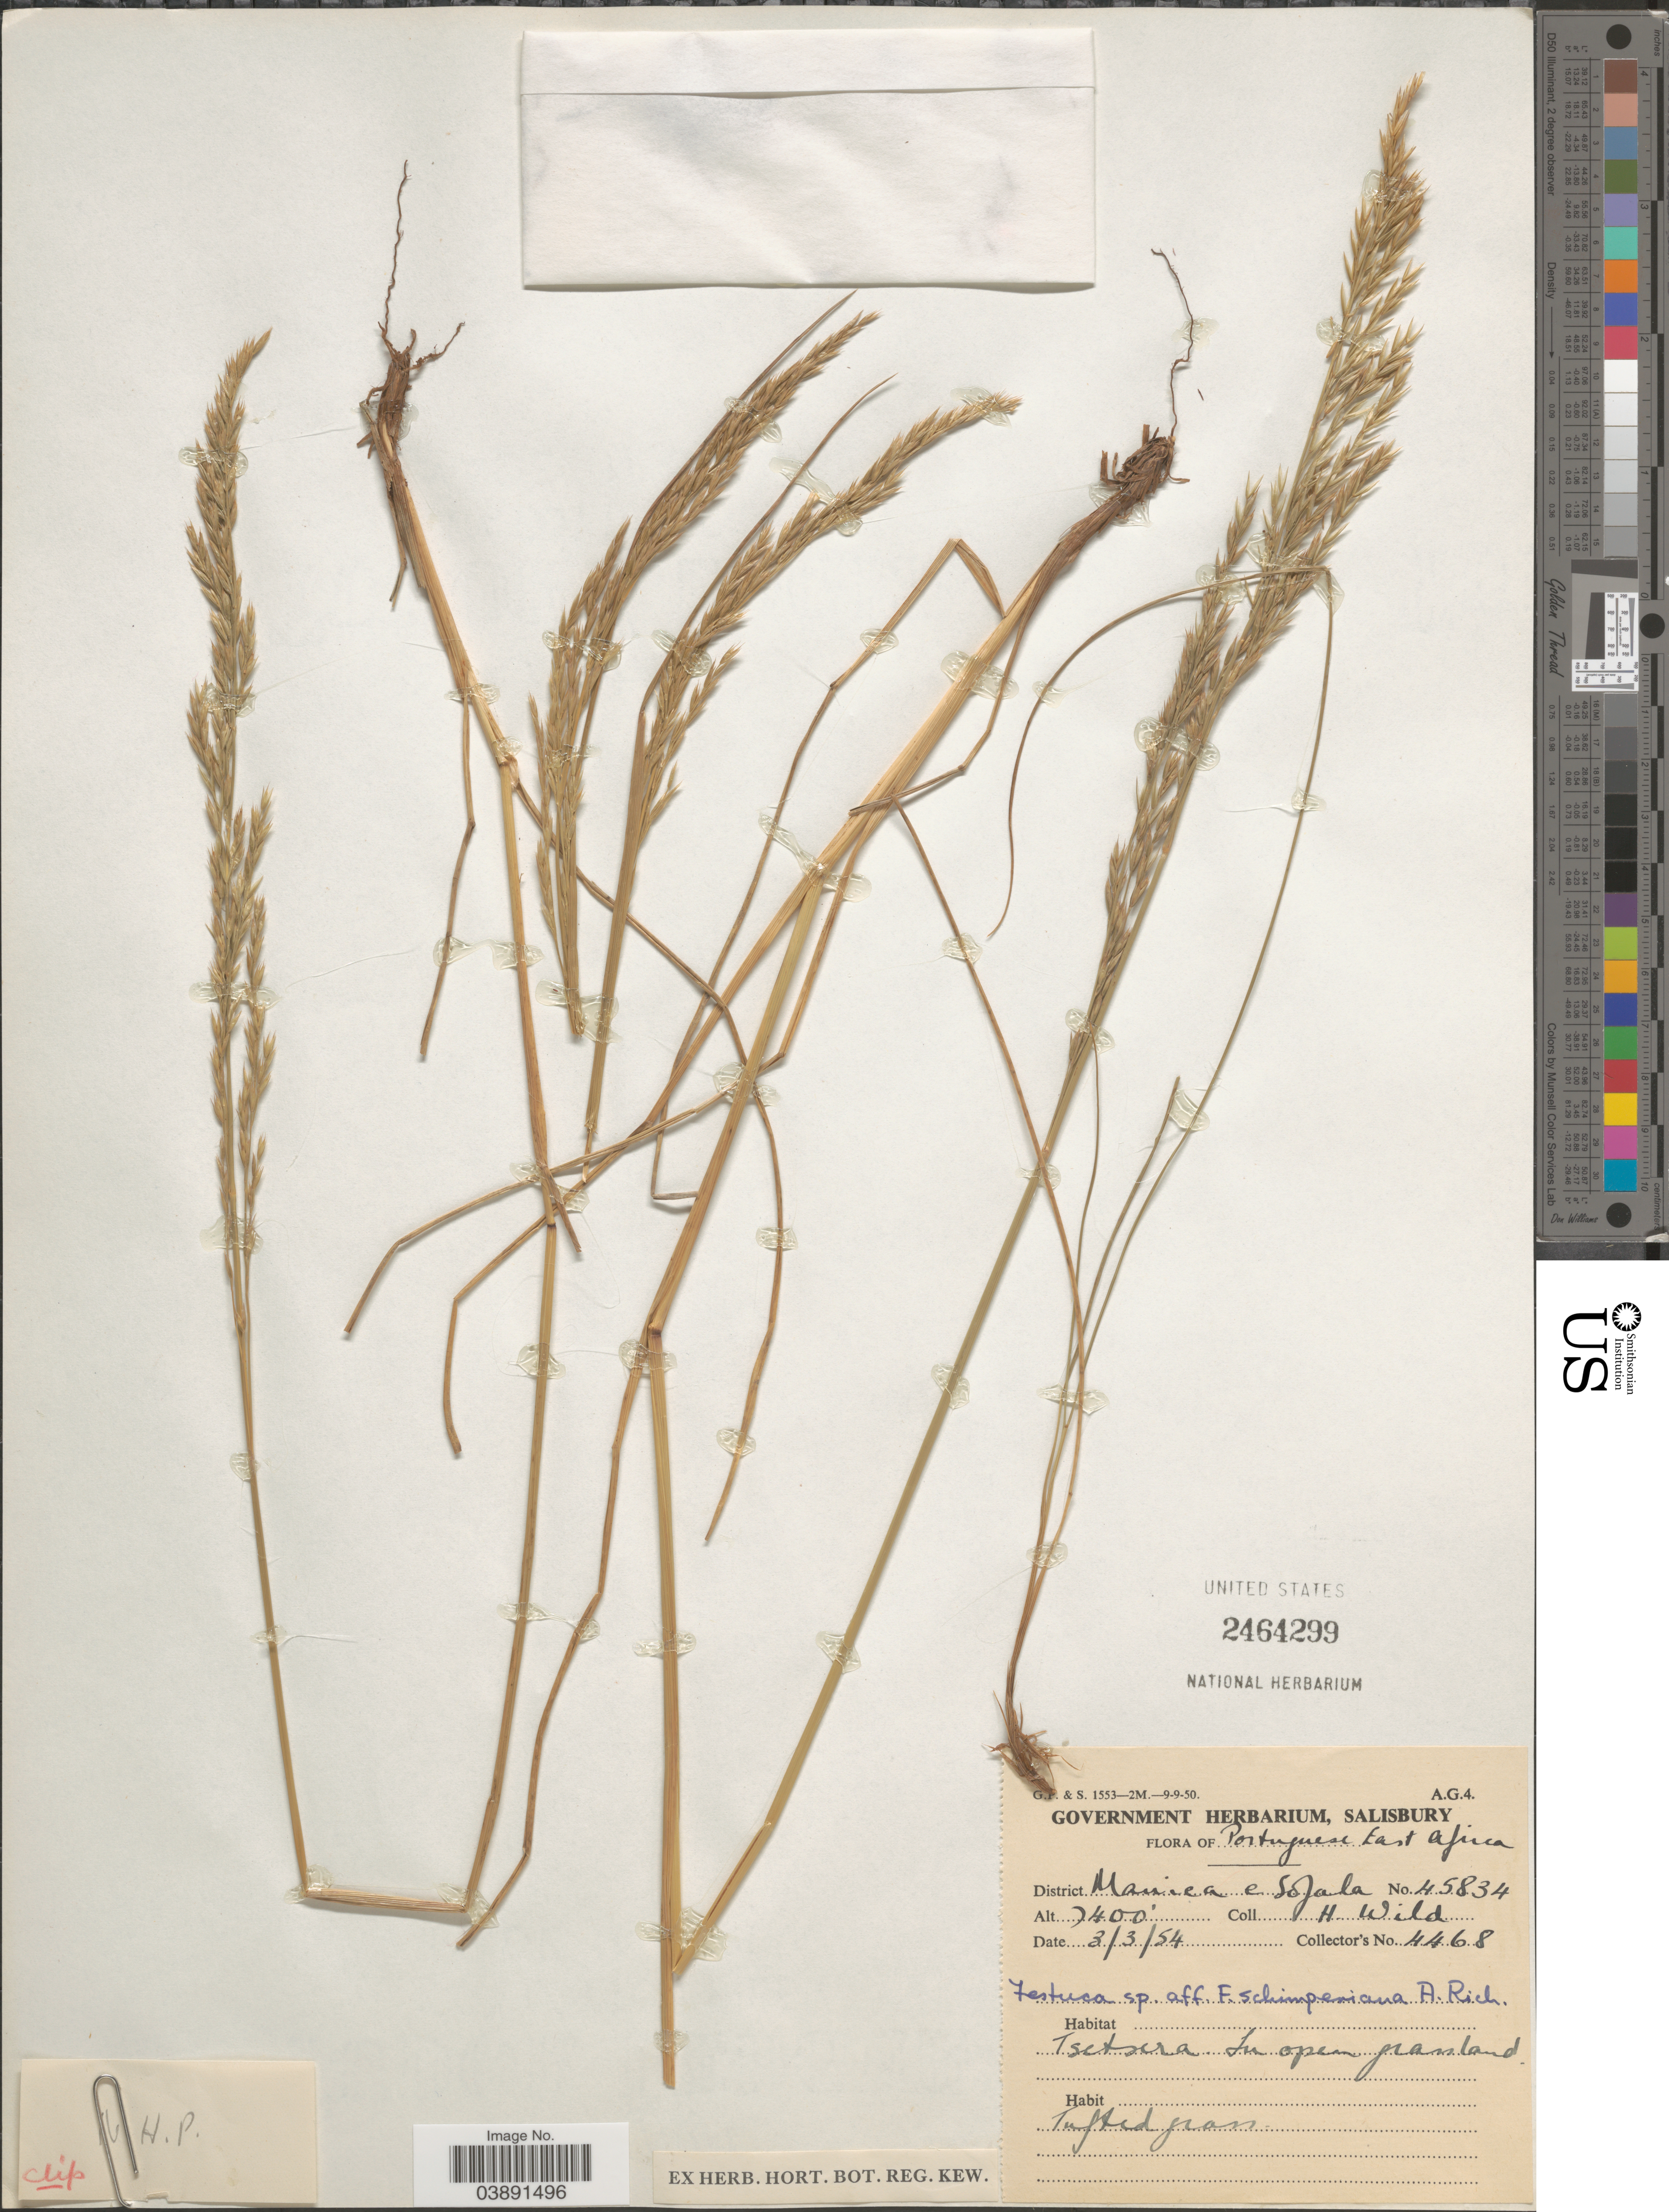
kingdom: Plantae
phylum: Tracheophyta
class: Liliopsida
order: Poales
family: Poaceae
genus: Festuca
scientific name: Festuca abyssinica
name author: Hochst. ex A. Rich.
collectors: H. Wild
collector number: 4468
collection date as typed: Transcribed d/m/y: 3/3/54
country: Mozambique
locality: Portuguese East Africa. District Manica e. Sofala.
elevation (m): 2256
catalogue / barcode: US 2464299